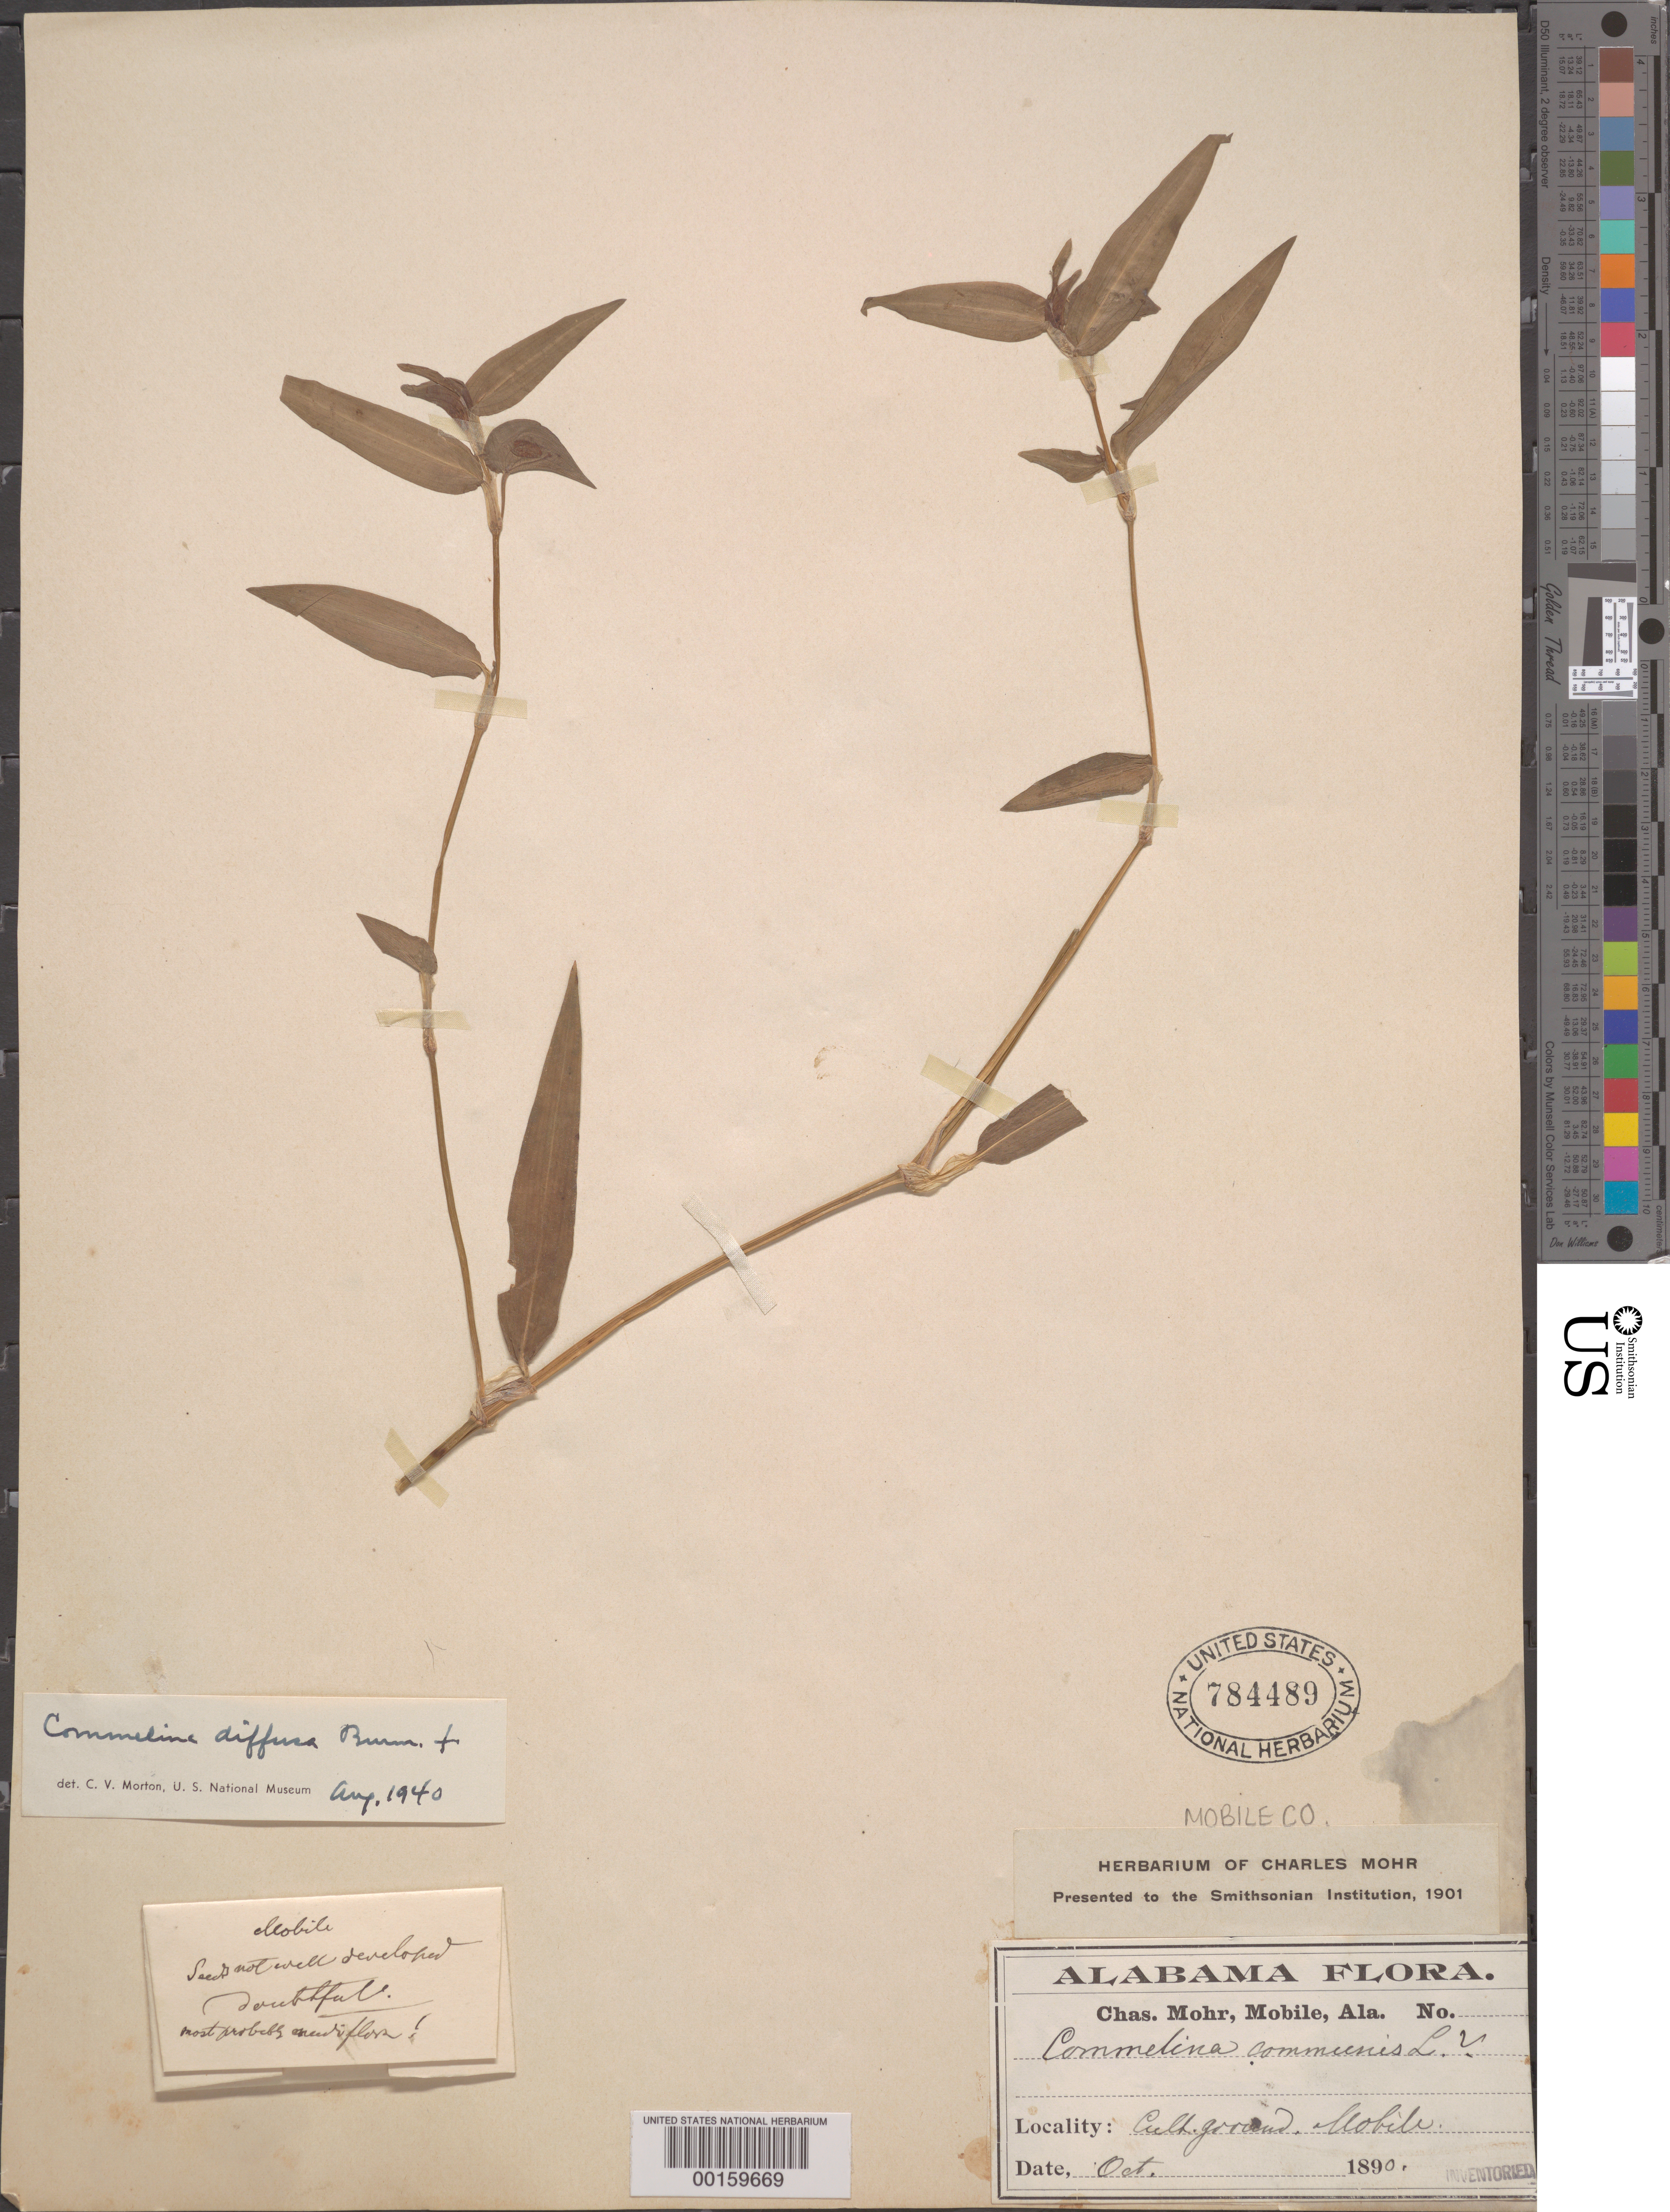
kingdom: Plantae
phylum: Tracheophyta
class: Liliopsida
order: Commelinales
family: Commelinaceae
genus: Commelina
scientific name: Commelina diffusa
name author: Burm. f.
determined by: Morton, C. V.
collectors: C. T. Mohr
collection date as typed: Oct 1890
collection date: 1890-10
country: United States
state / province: Alabama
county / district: Mobile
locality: Mobile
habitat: Cultivated ground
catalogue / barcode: US 784489